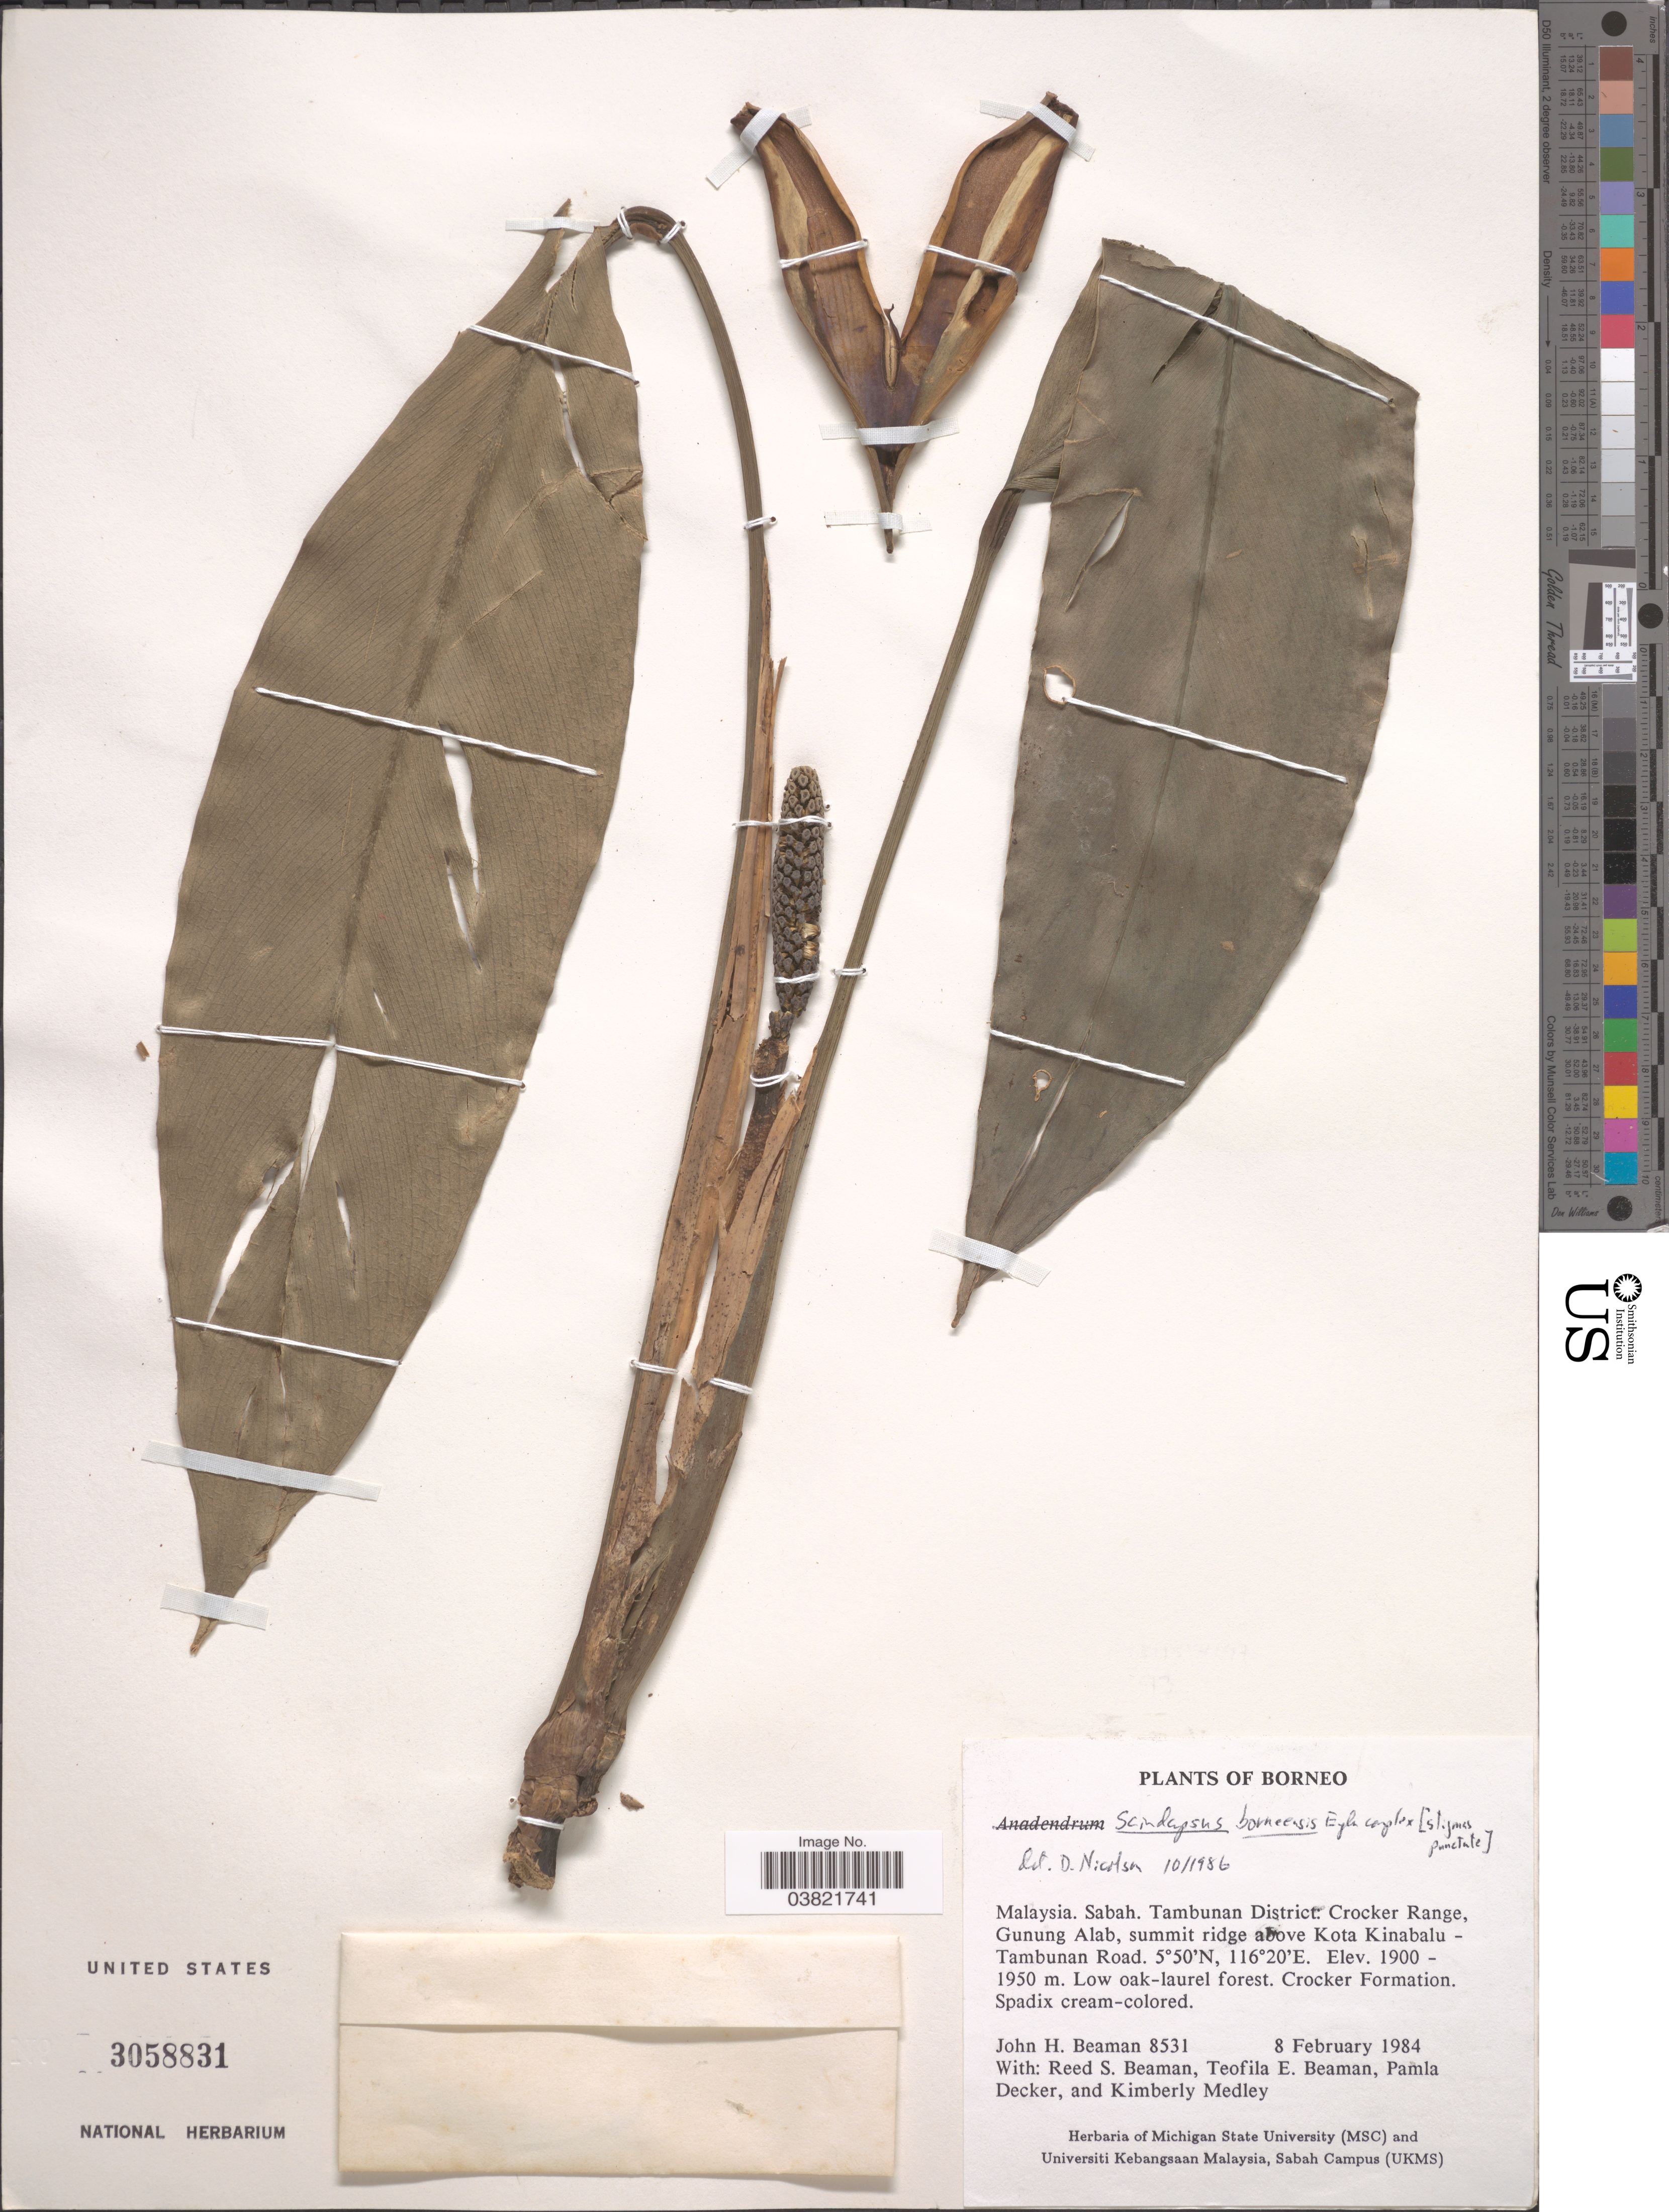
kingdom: Plantae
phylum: Tracheophyta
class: Liliopsida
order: Alismatales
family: Araceae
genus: Scindapsus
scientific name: Scindapsus borneensis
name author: Engl. & K. Krause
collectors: J. H. Beaman, R. S. Beaman, T. E. Beaman, P. Decker & K. Medley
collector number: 8531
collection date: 1984-02-08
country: Malaysia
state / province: Sabah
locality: Borneo. Tambunan District: Crocker Range, Gunung Alab, summit ridge above Kota Kinabalu - Tambunan Road. Crocker Formation.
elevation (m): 1900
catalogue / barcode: US 3058831